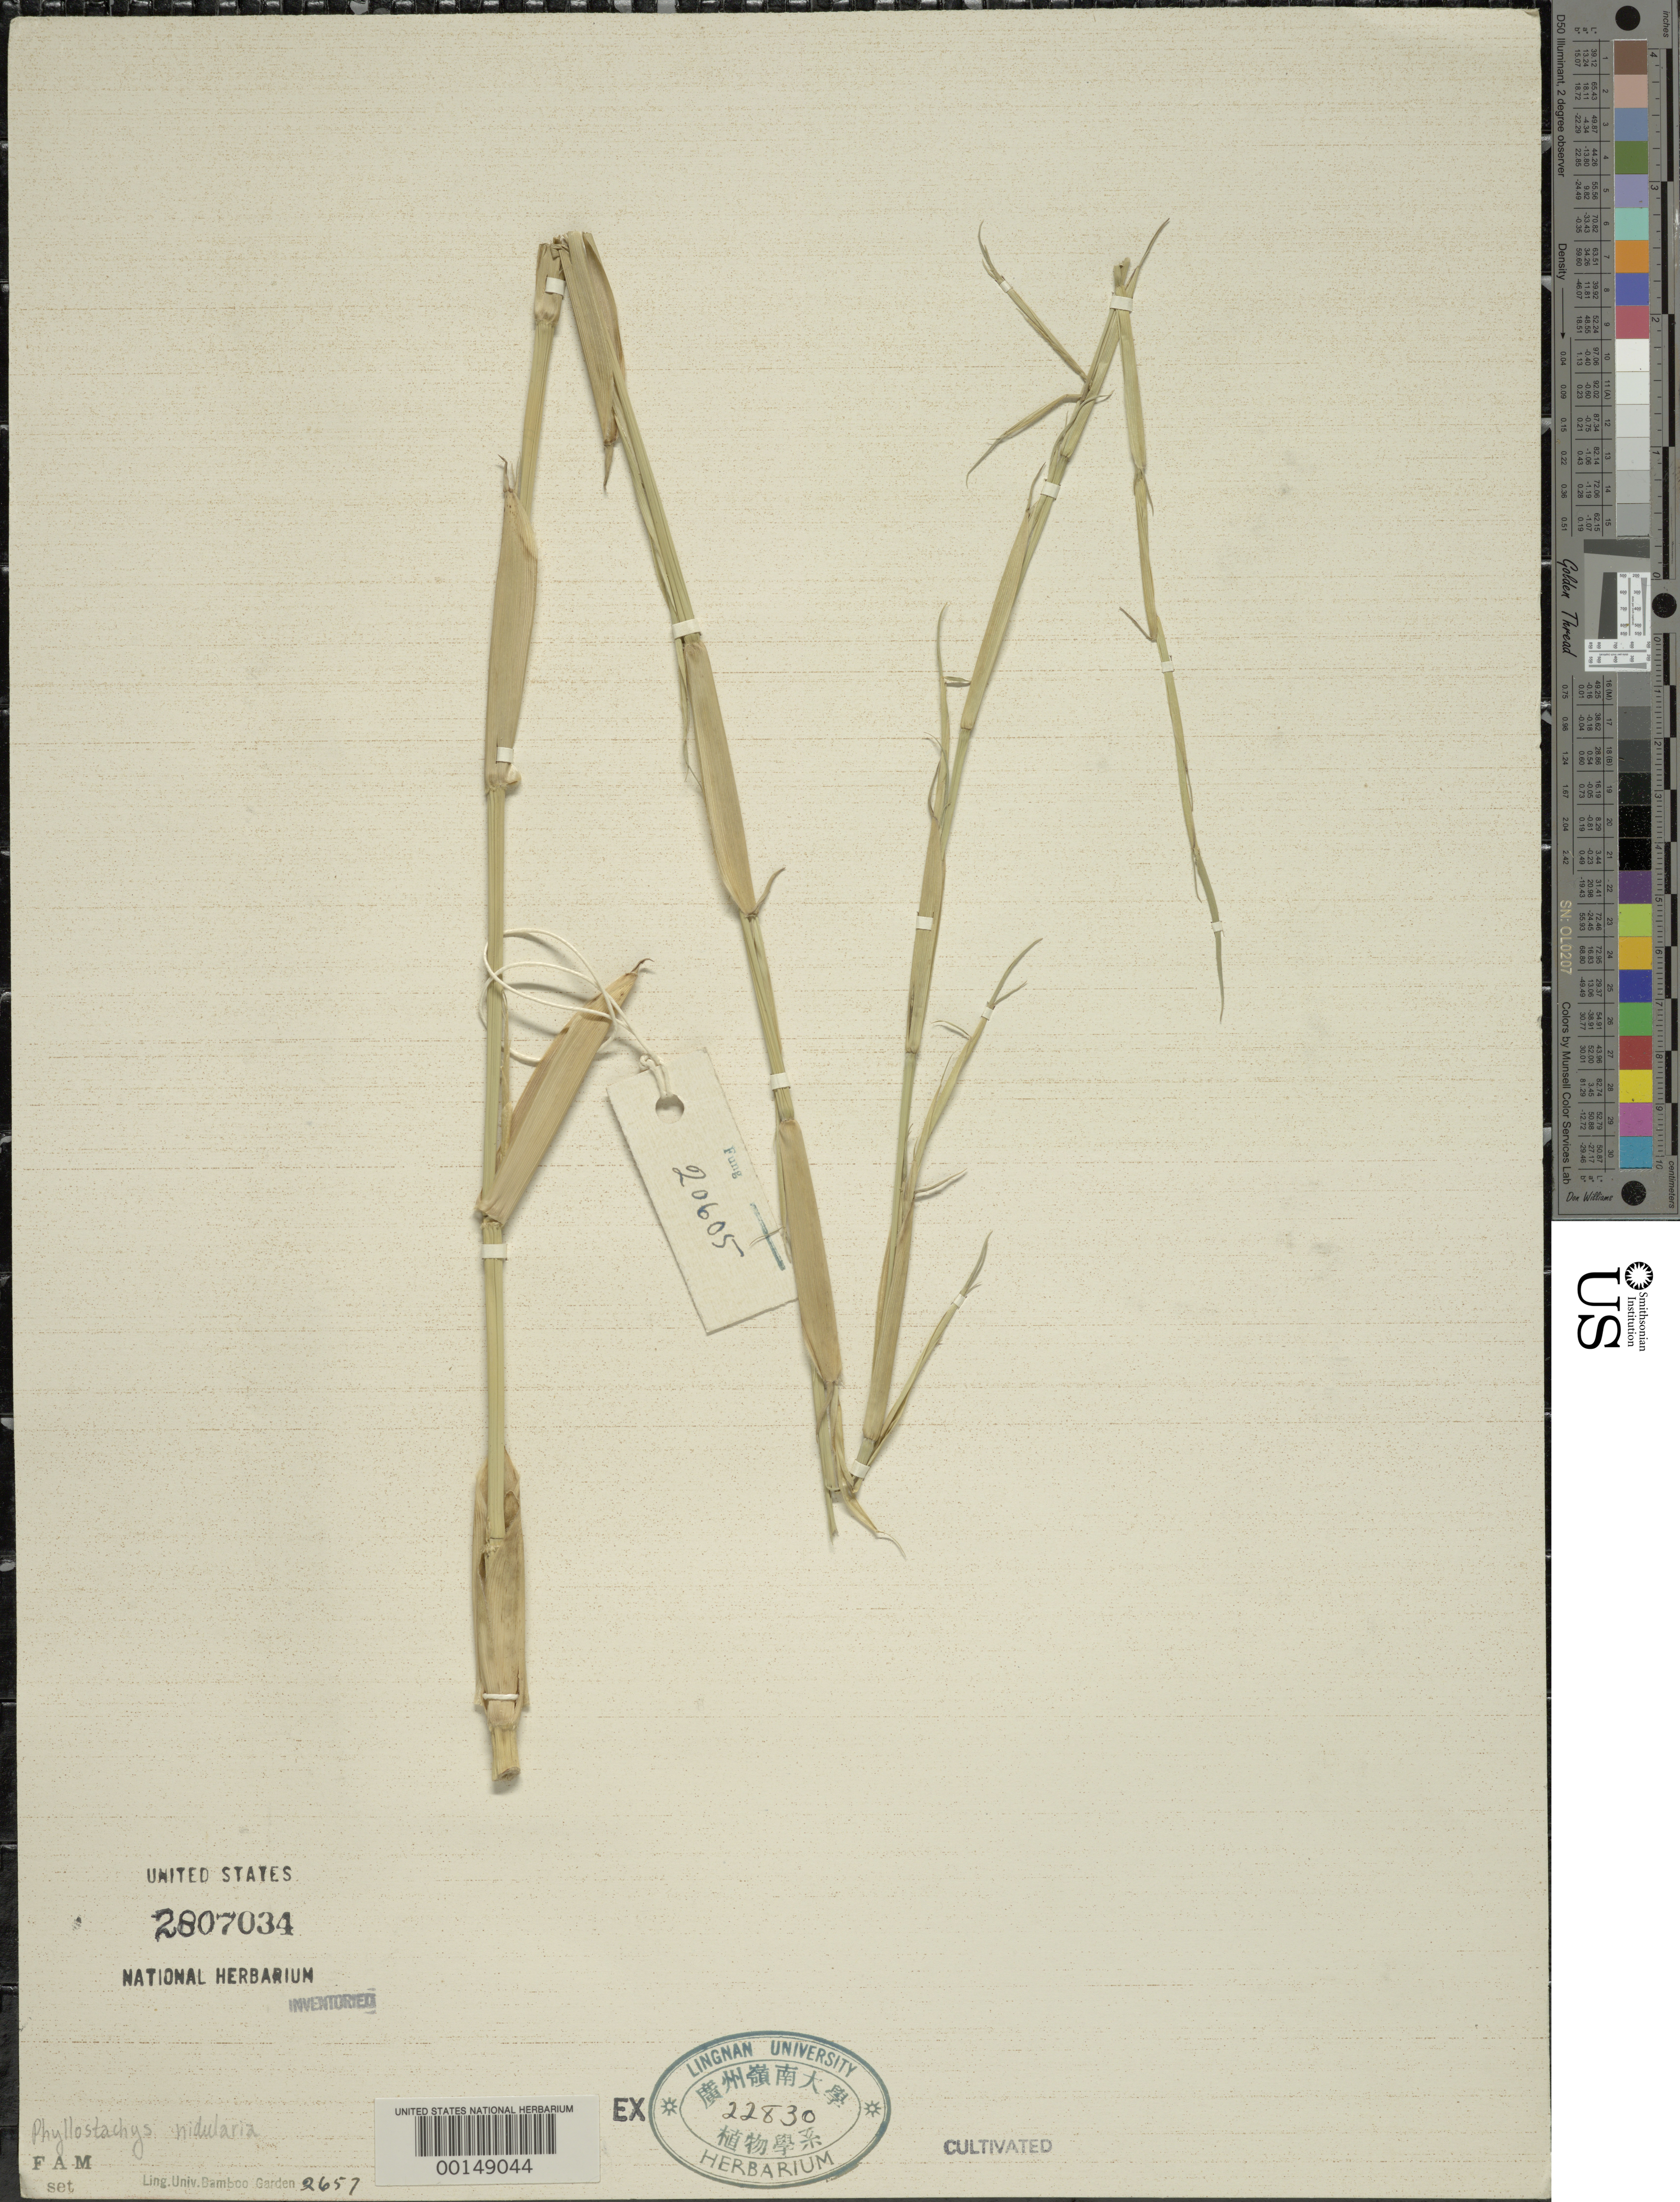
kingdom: Plantae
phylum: Tracheophyta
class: Liliopsida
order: Poales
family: Poaceae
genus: Phyllostachys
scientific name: Phyllostachys nidularia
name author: Munro ex Fenzi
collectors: H. L. Fung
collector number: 20605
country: China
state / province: Henan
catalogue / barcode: US 2807034